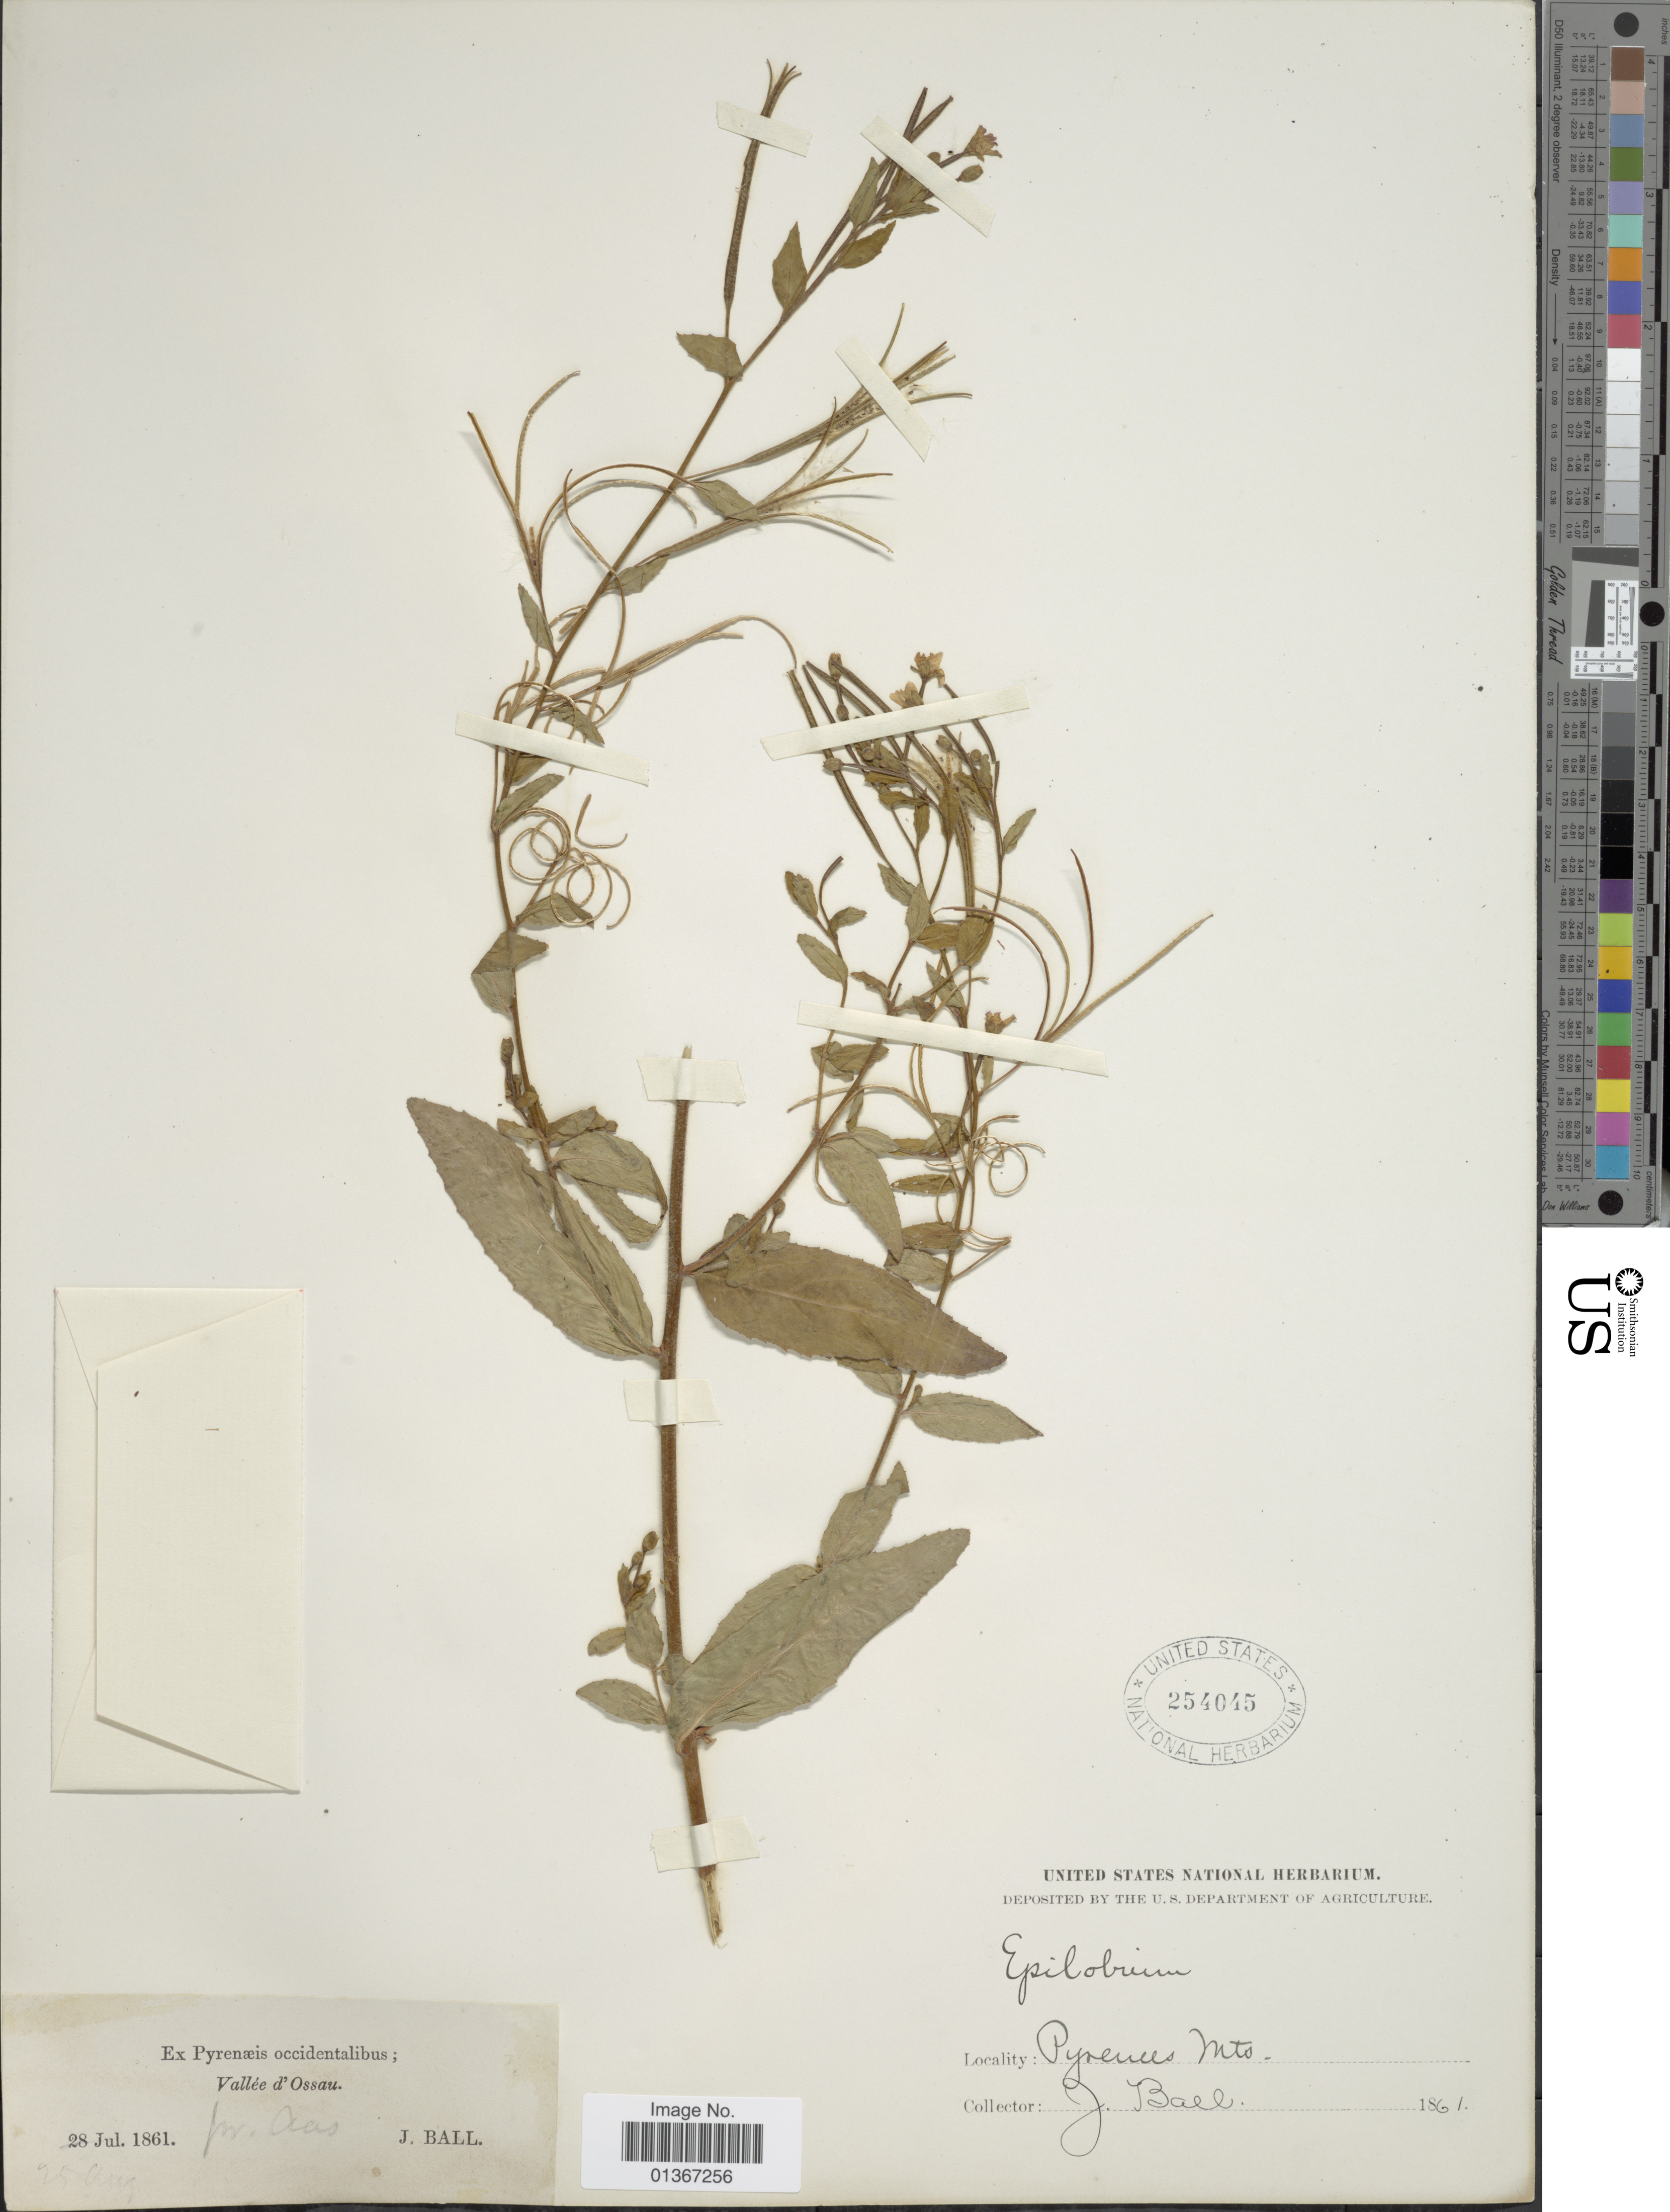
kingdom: Plantae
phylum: Tracheophyta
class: Magnoliopsida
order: Myrtales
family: Onagraceae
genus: Epilobium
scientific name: Epilobium sp.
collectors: J. Ball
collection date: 1861-07-28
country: France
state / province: Occitanie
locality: Ex Pyrenæis occidentalibus; Vallée d'Ossau.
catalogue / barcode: US 254045